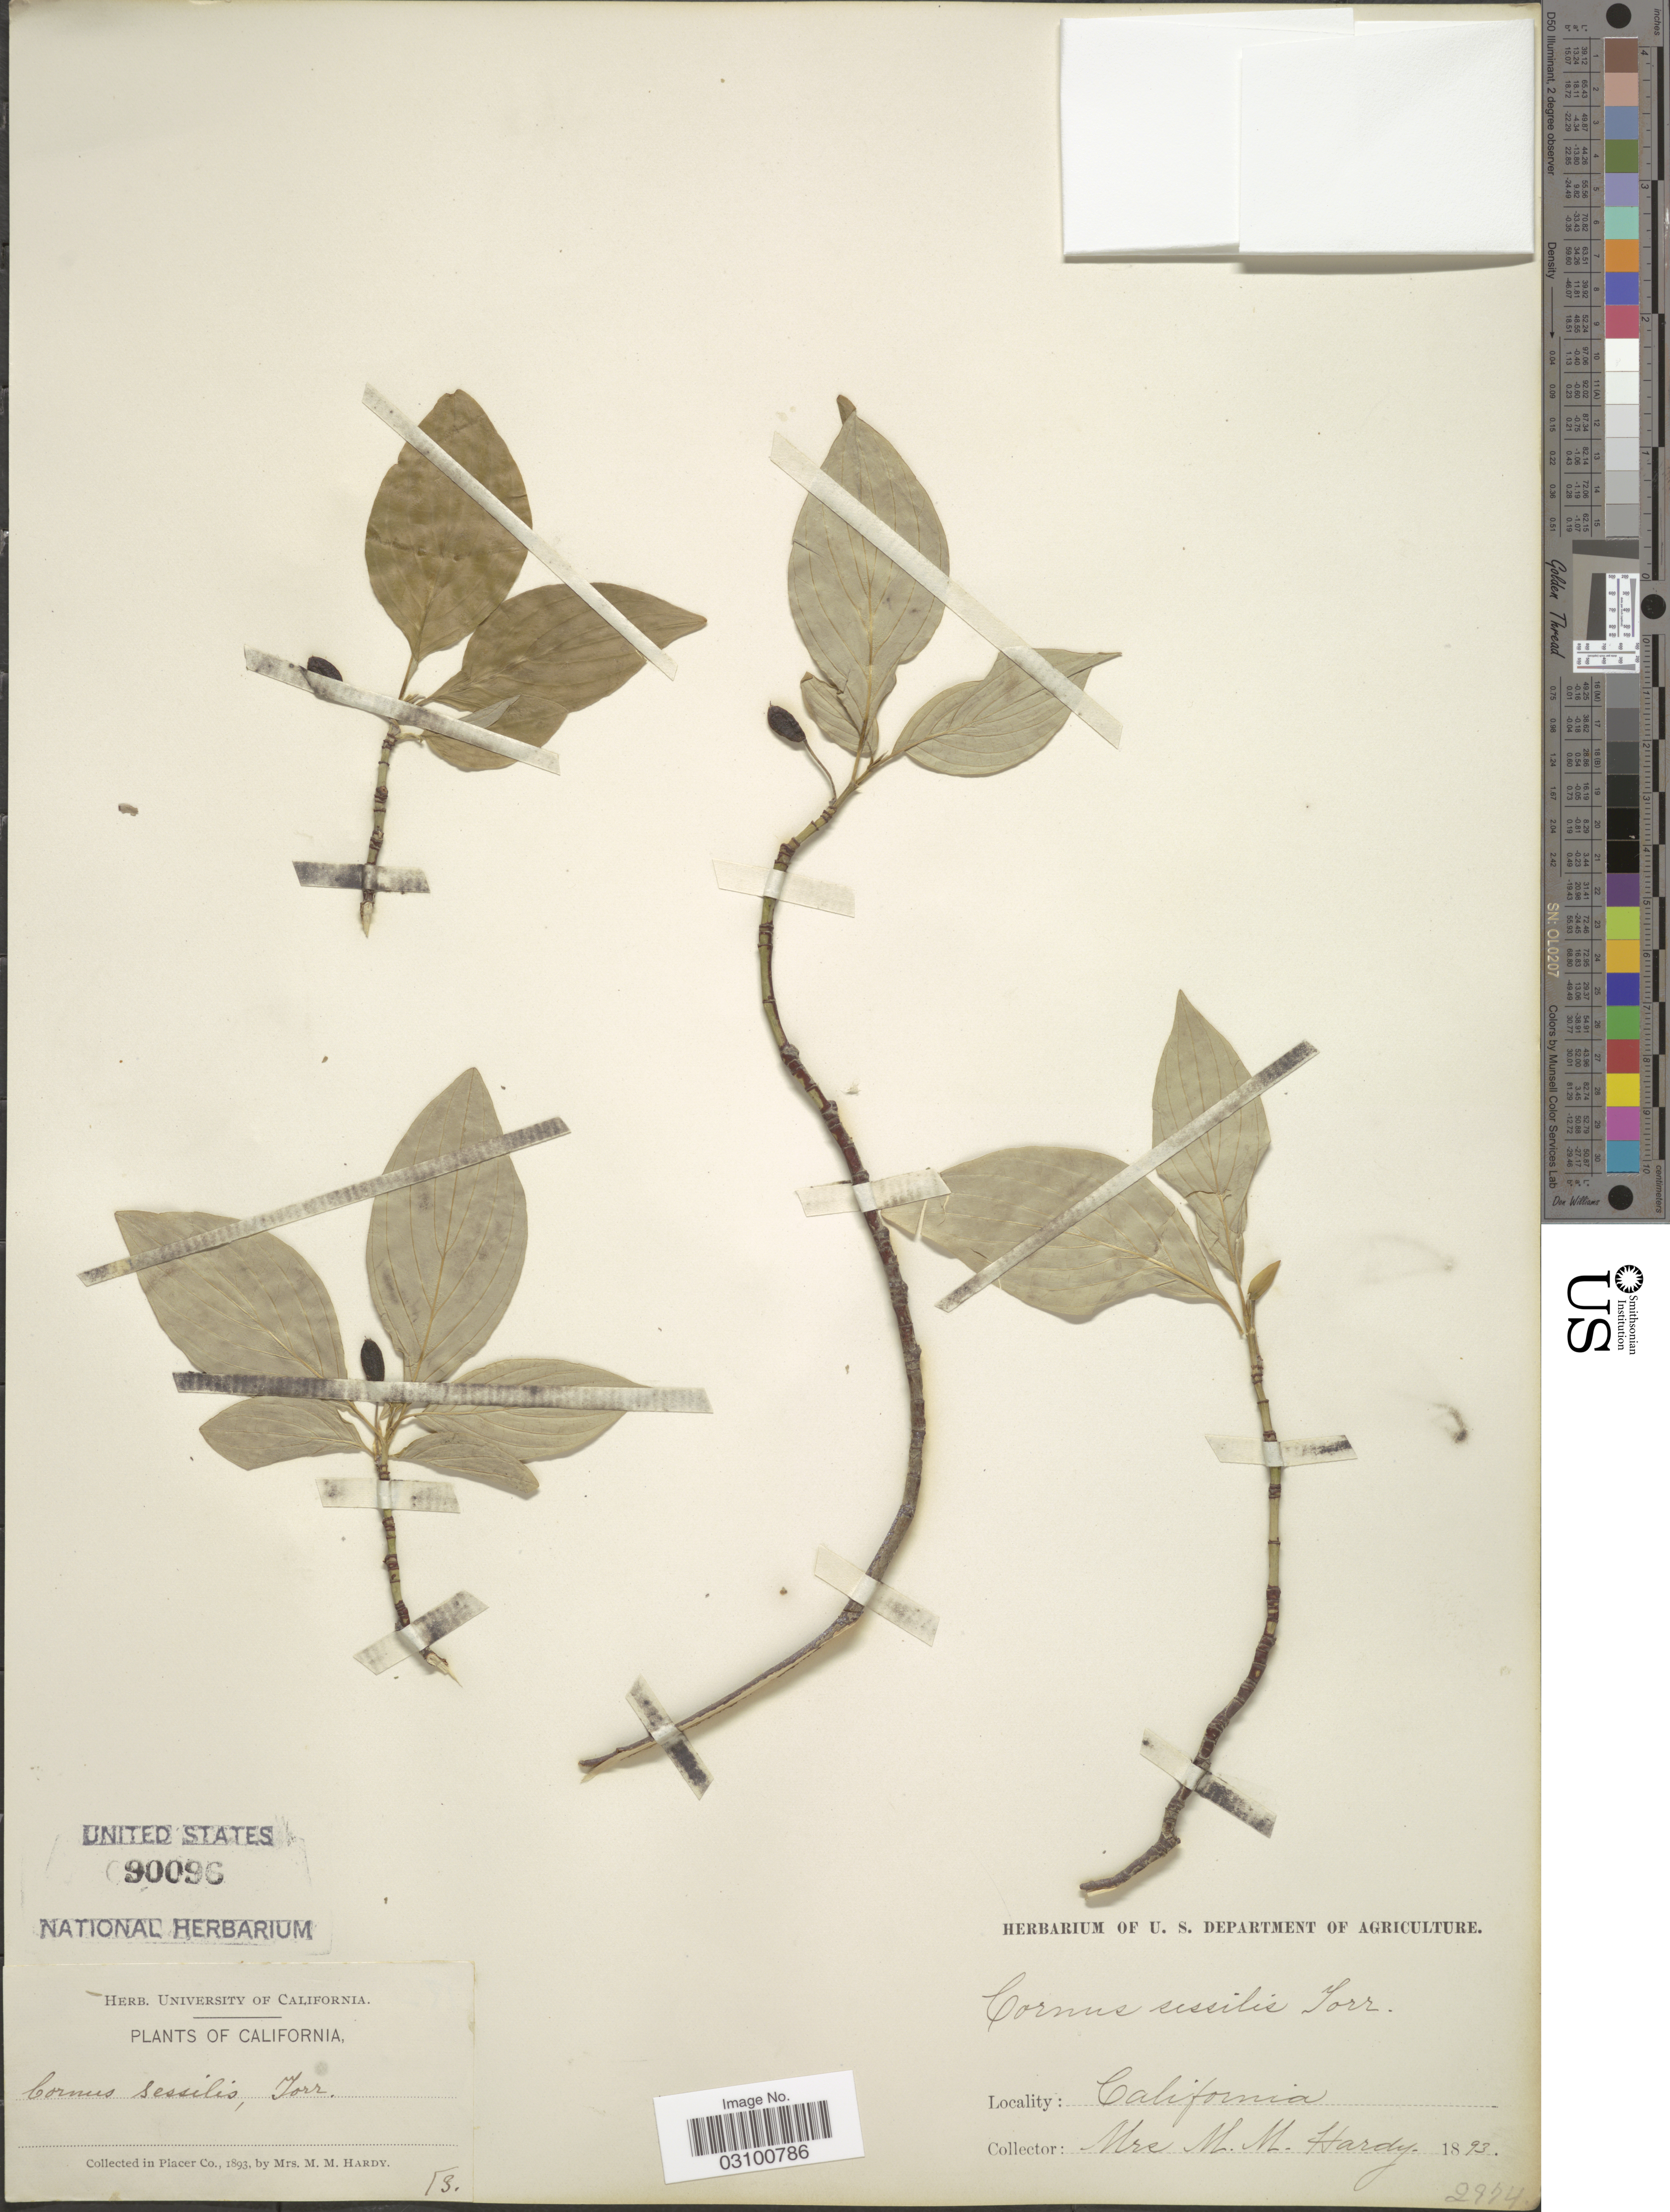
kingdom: Plantae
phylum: Tracheophyta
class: Magnoliopsida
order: Cornales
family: Cornaceae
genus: Cornus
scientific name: Cornus sessilis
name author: Torr. ex Durand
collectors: Mrs. M. M. Hardy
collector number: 2974?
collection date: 1893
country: United States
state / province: California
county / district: Placer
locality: Placer Co.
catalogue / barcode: US 90096